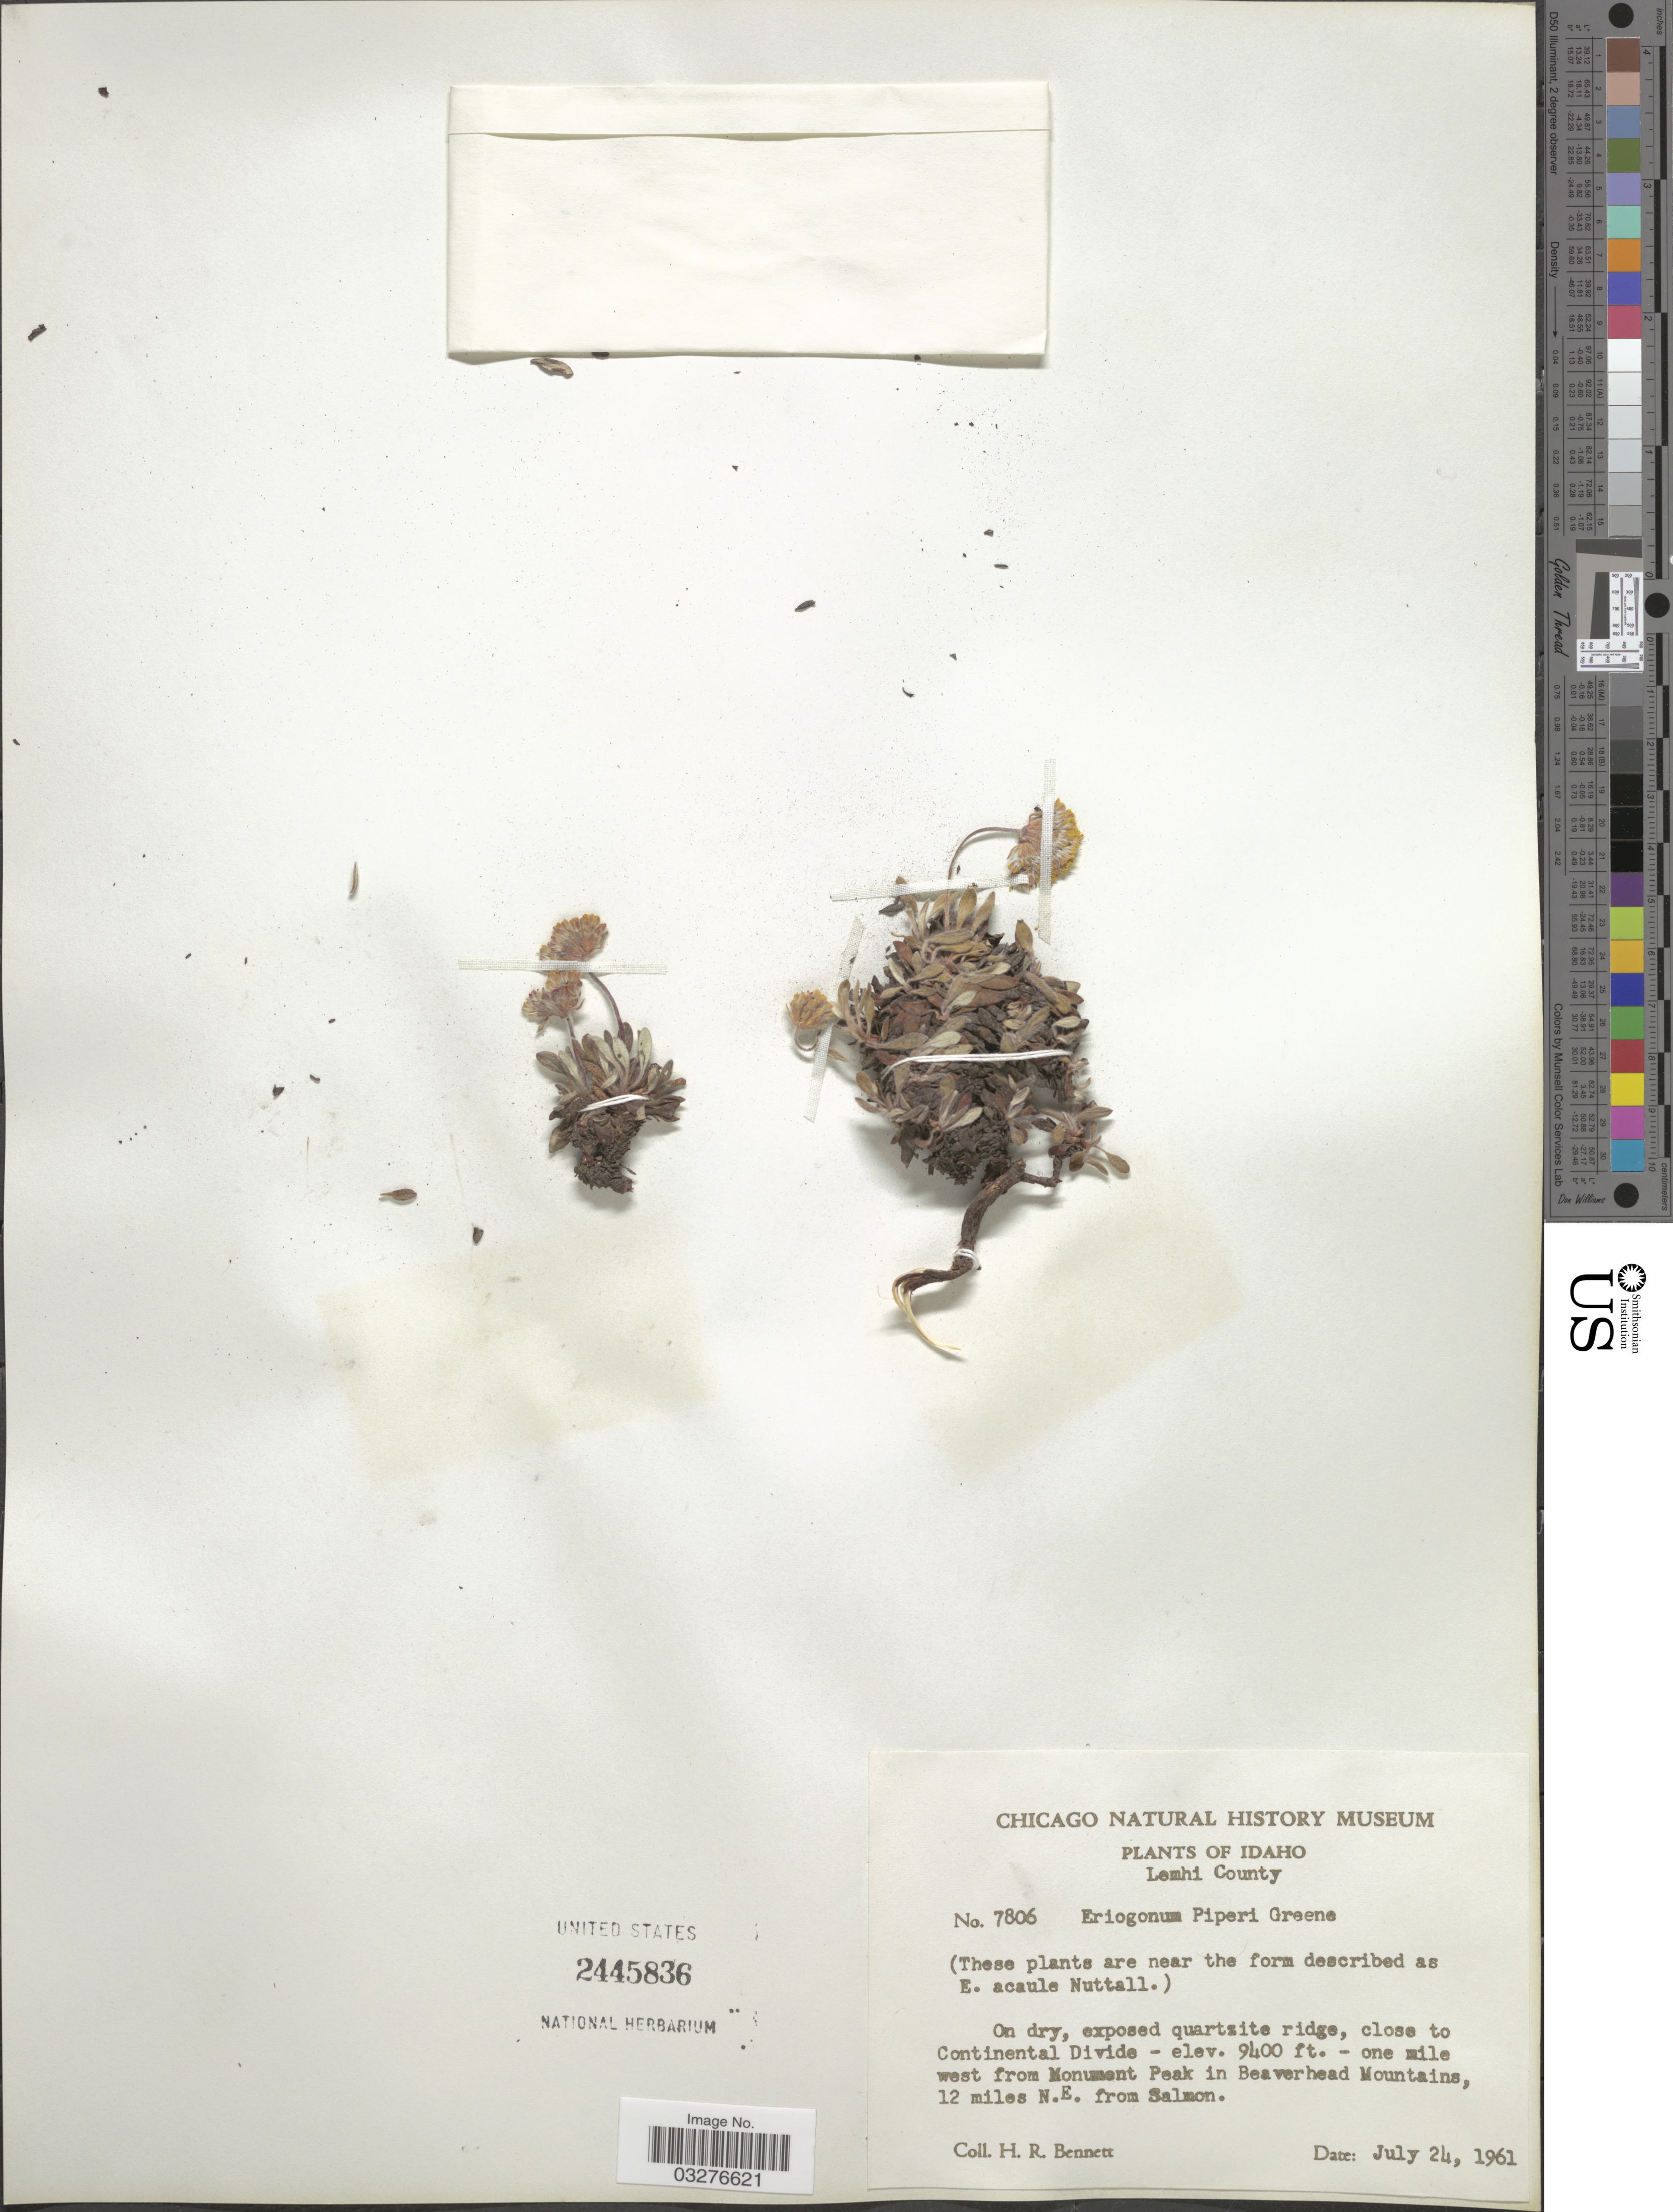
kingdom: Plantae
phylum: Tracheophyta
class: Magnoliopsida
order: Caryophyllales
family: Polygonaceae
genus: Eriogonum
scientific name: Eriogonum flavum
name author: Nutt. ex Benth.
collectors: H. R. Bennett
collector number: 7806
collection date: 1961-07-24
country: United States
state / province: Idaho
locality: Lemhi County, close to Continental Divide, one mile west from Monument Peak in Beaverhead Mountains, 12 miles N.E. from Salmon.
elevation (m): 2865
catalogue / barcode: US 2445836